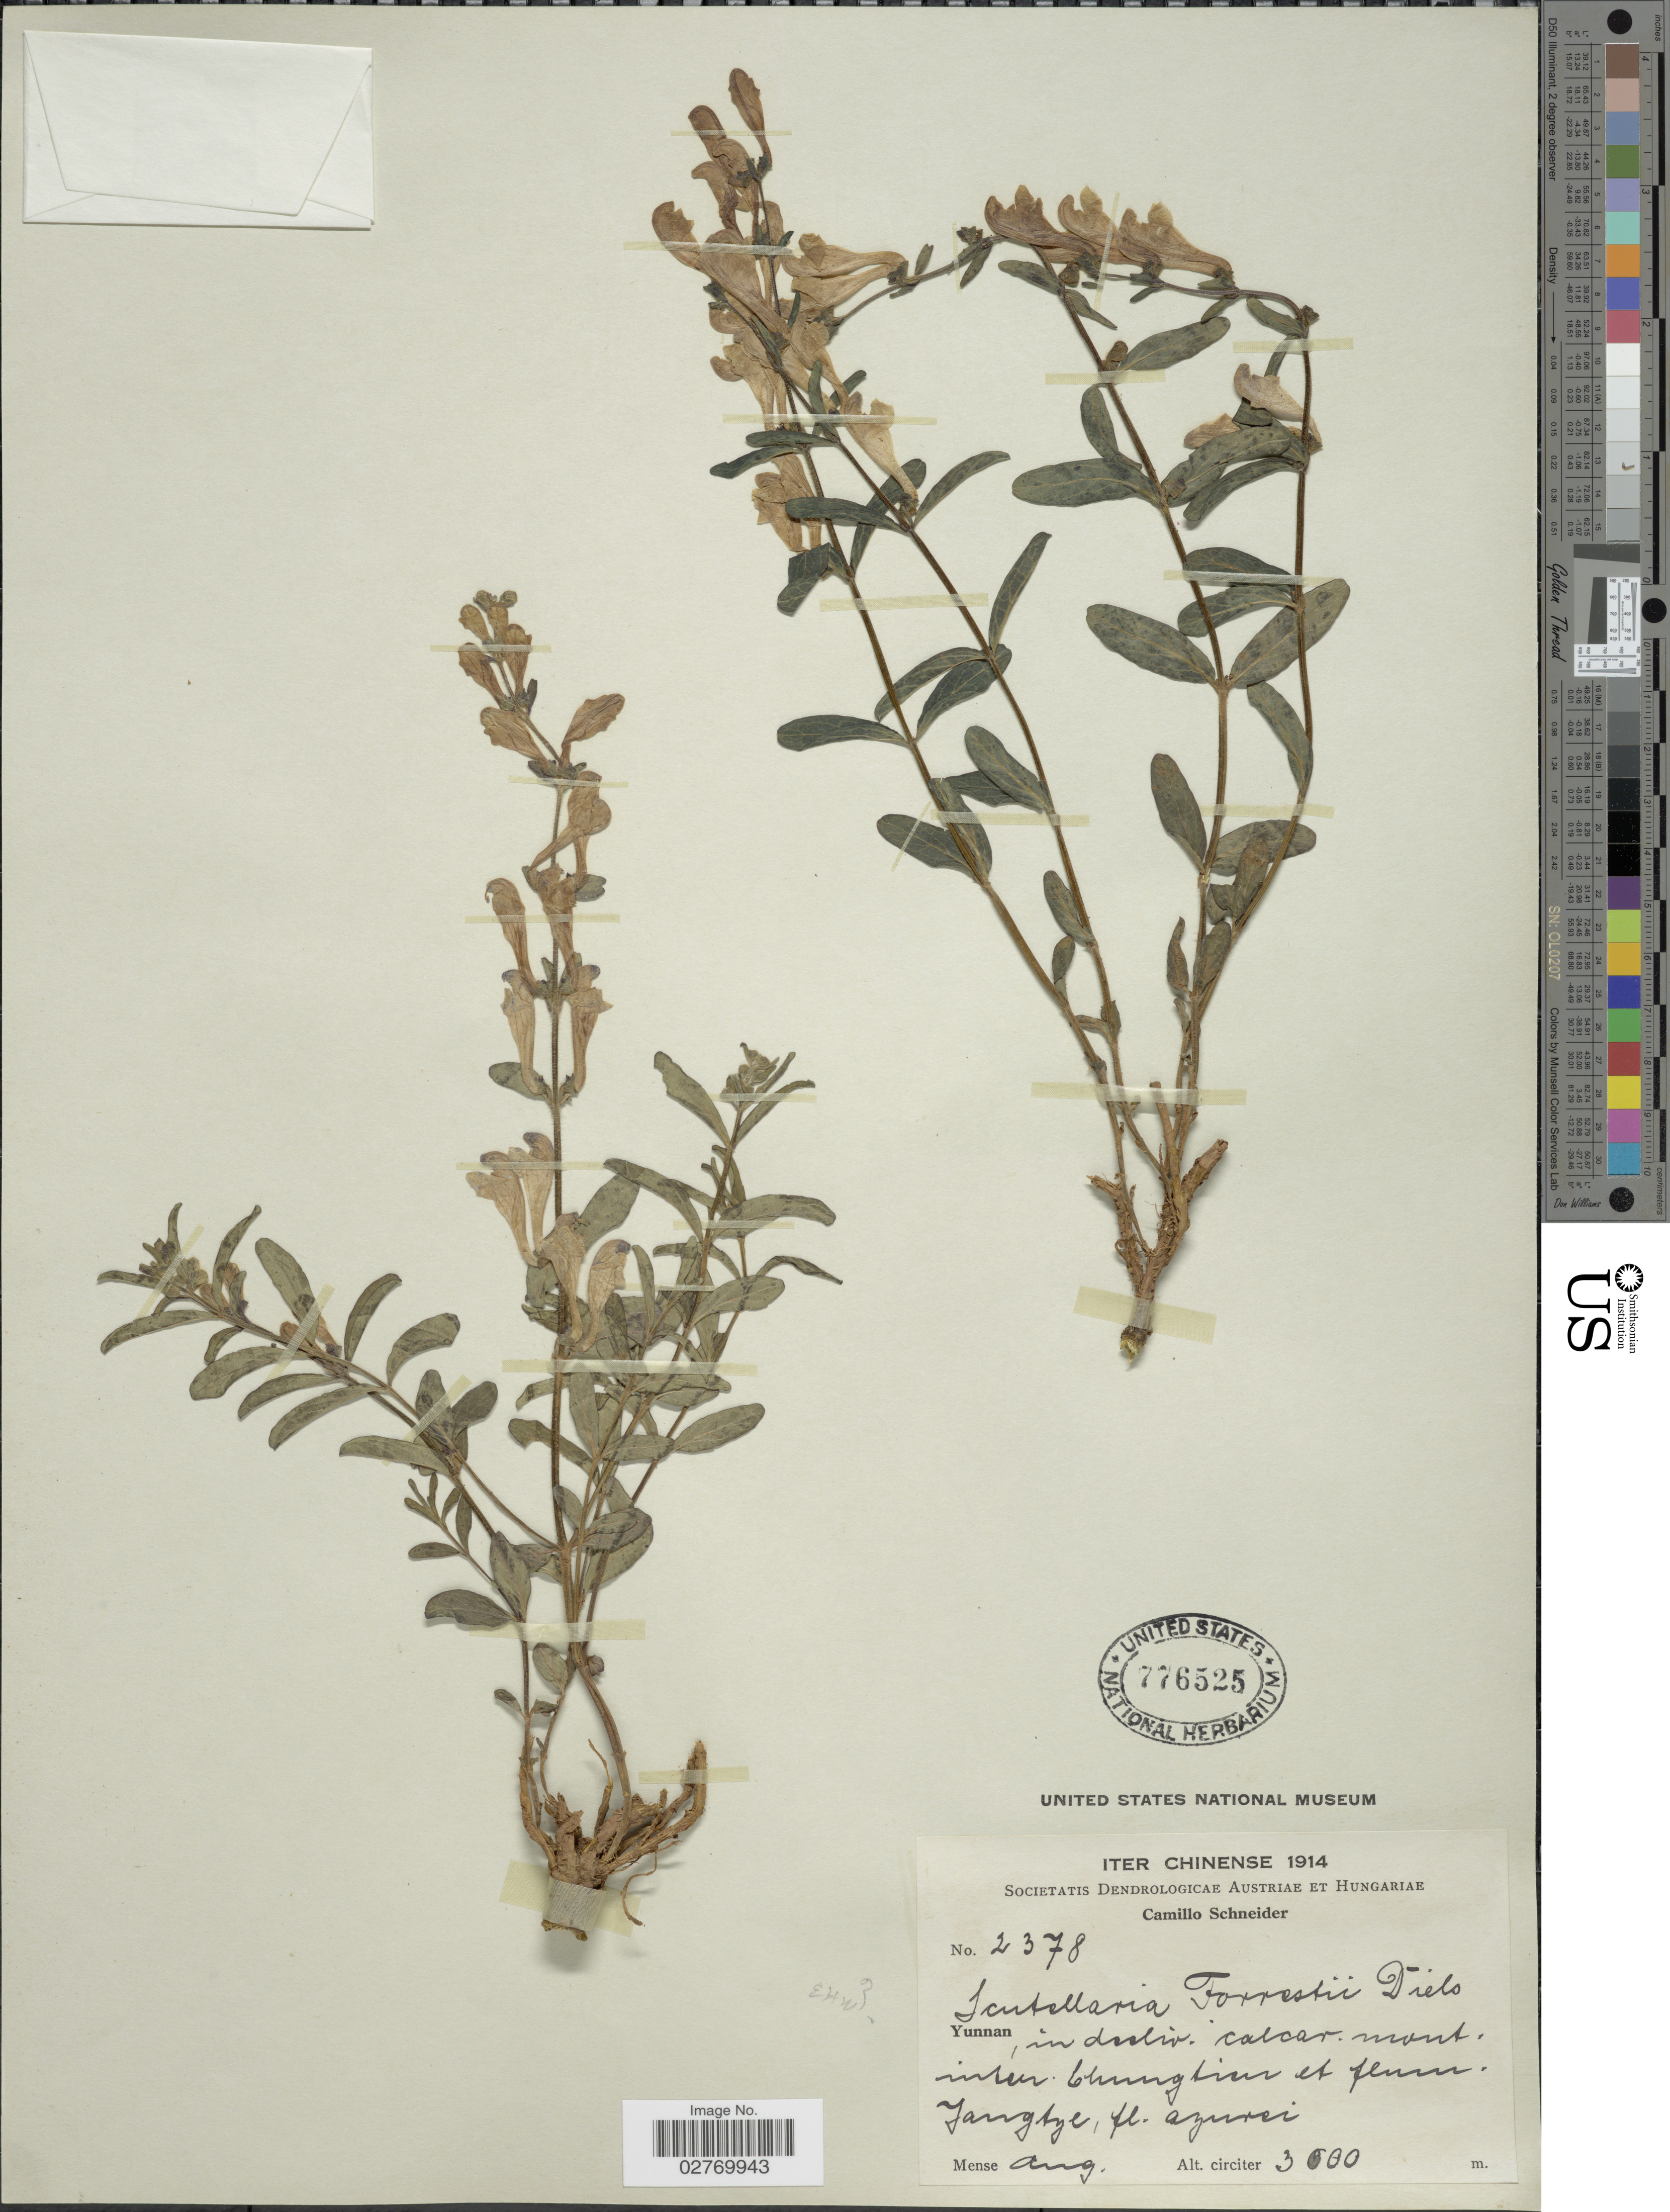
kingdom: Plantae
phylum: Tracheophyta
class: Magnoliopsida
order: Lamiales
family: Lamiaceae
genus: Scutellaria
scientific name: Scutellaria forrestii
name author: Diels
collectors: C. K. Schneider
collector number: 2378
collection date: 1914-08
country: China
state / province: Yunnan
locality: Chinense. In decliv. calcar. mont. inter Chungtim et flum. Jangtze, fl. Ayursi [interpreted].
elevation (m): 3000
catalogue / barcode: US 776525